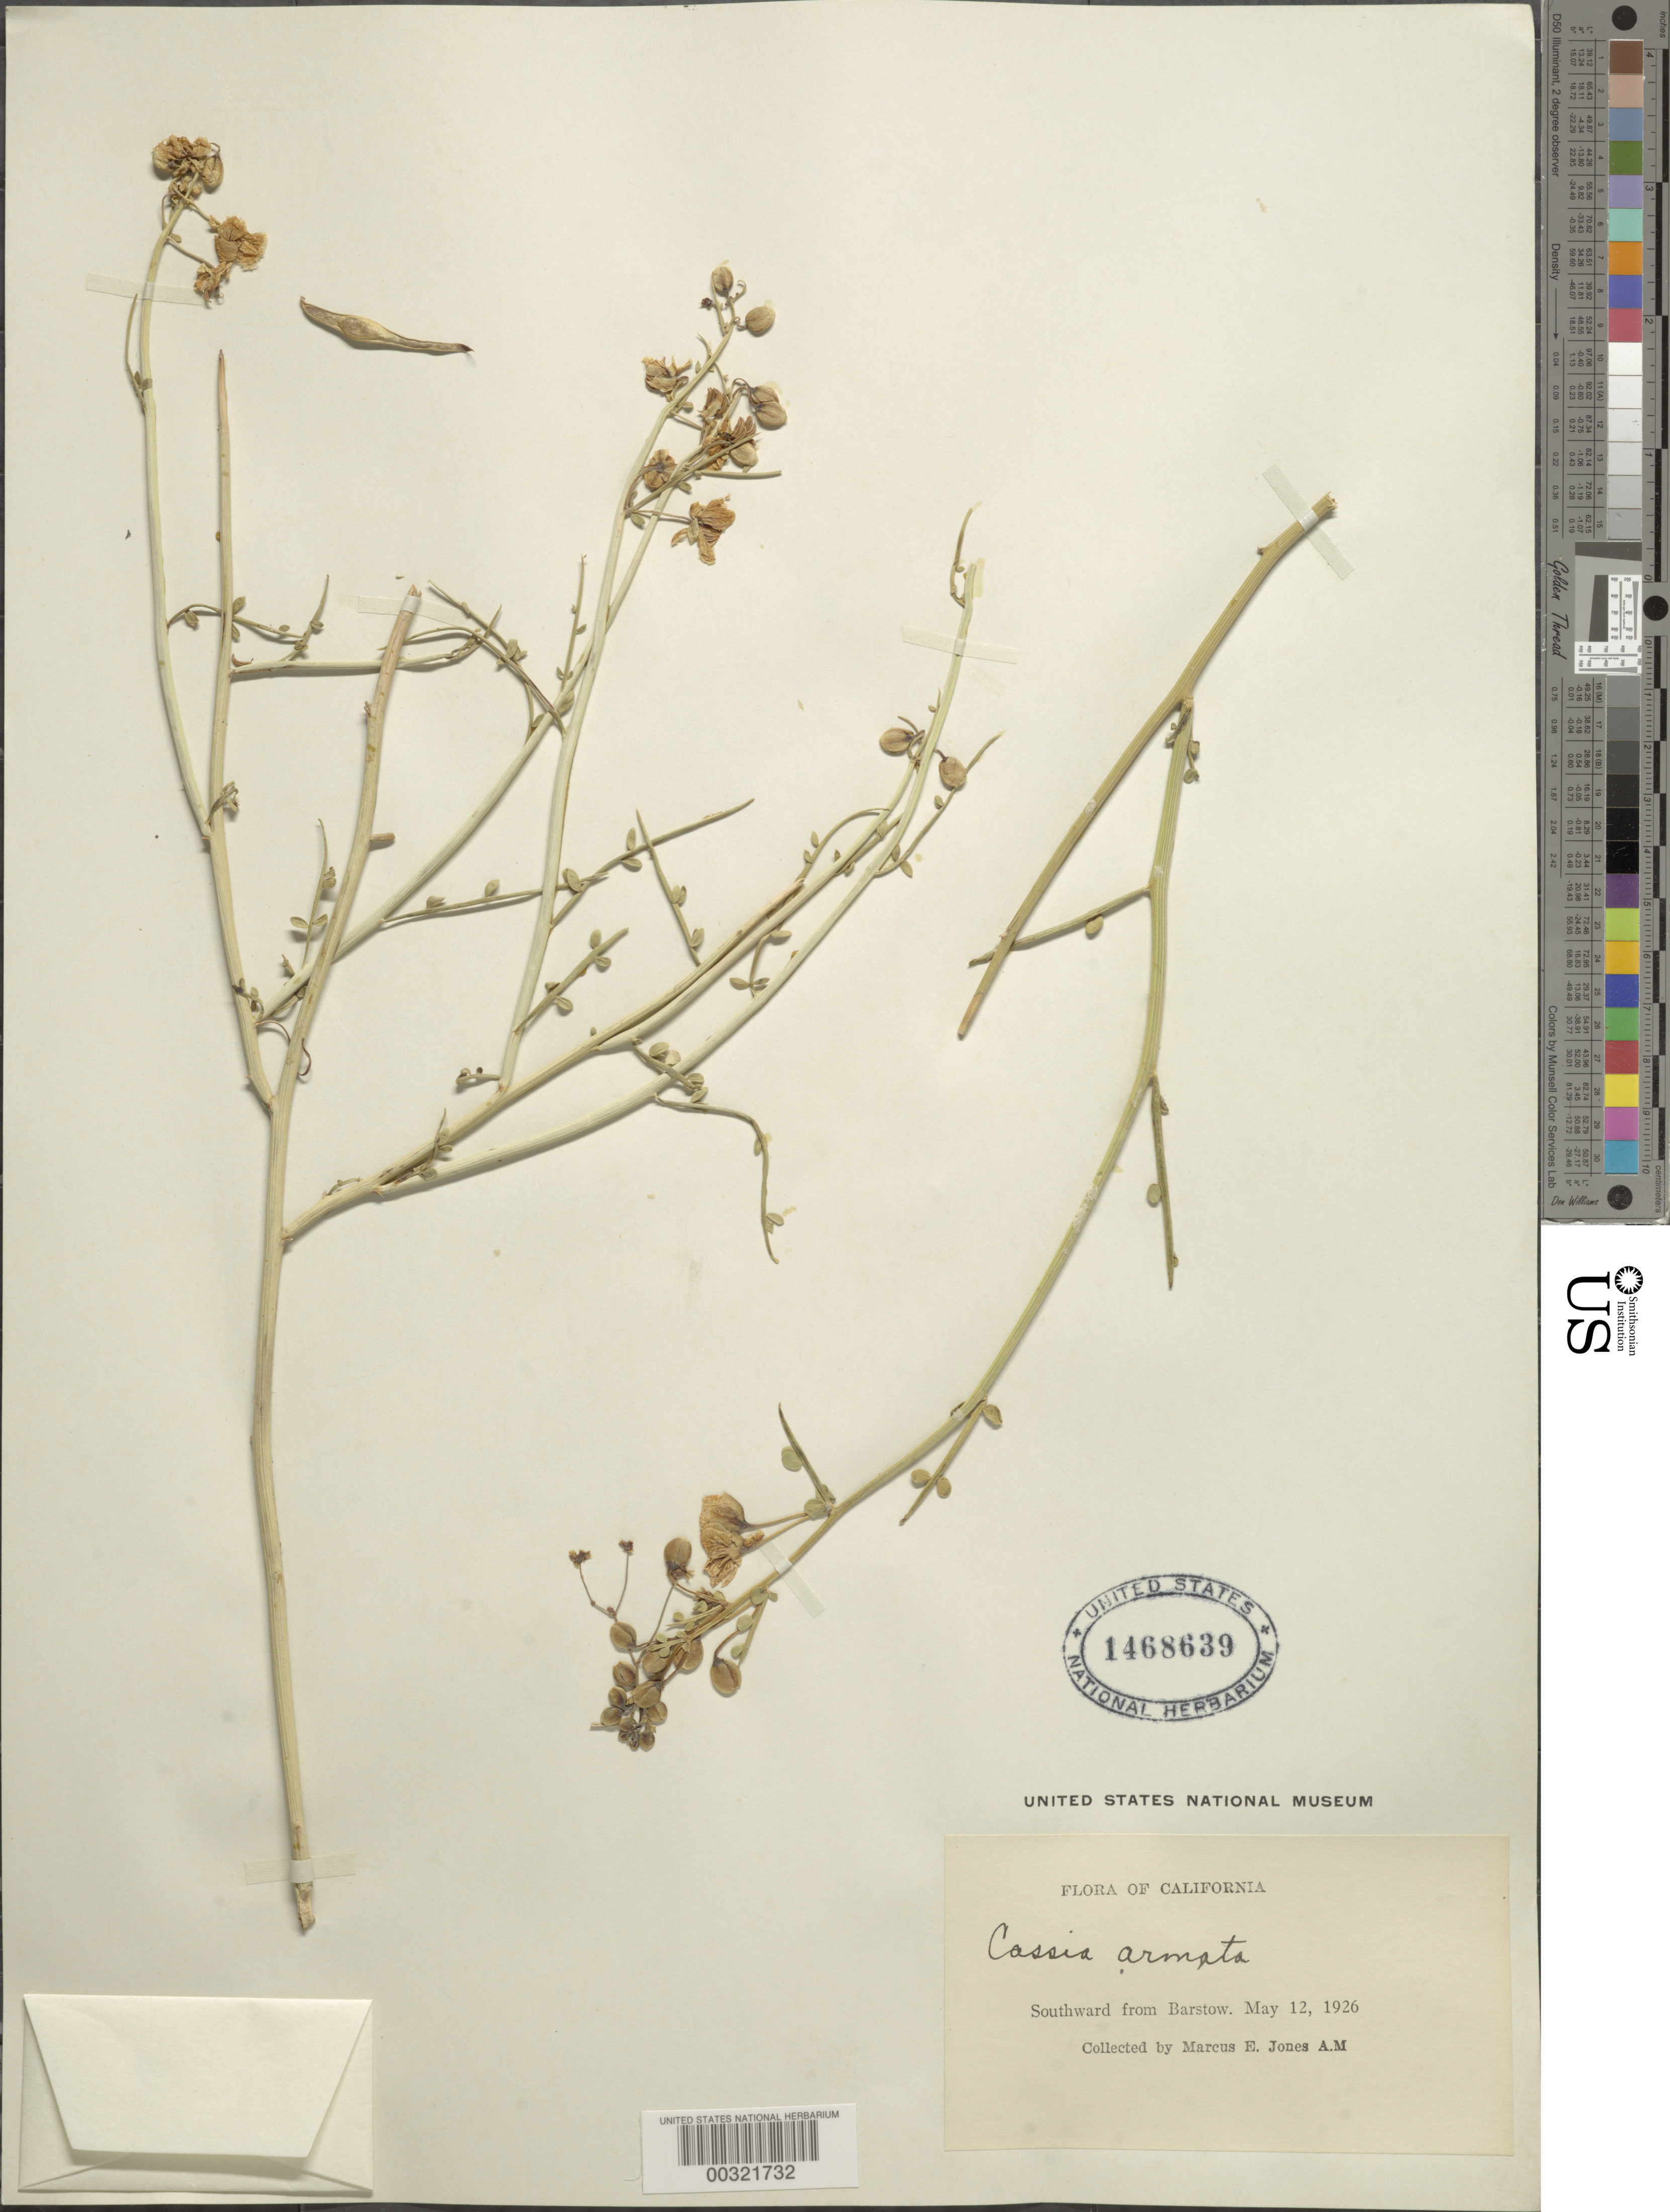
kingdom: Plantae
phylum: Tracheophyta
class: Magnoliopsida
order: Fabales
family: Fabaceae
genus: Senna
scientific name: Senna armata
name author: (S. Watson) H.S. Irwin & Barneby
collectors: M. E. Jones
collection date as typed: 12 Mar 1926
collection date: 1926-03-12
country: United States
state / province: California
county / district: San Bernardino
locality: Southward from barstow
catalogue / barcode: US 1468639